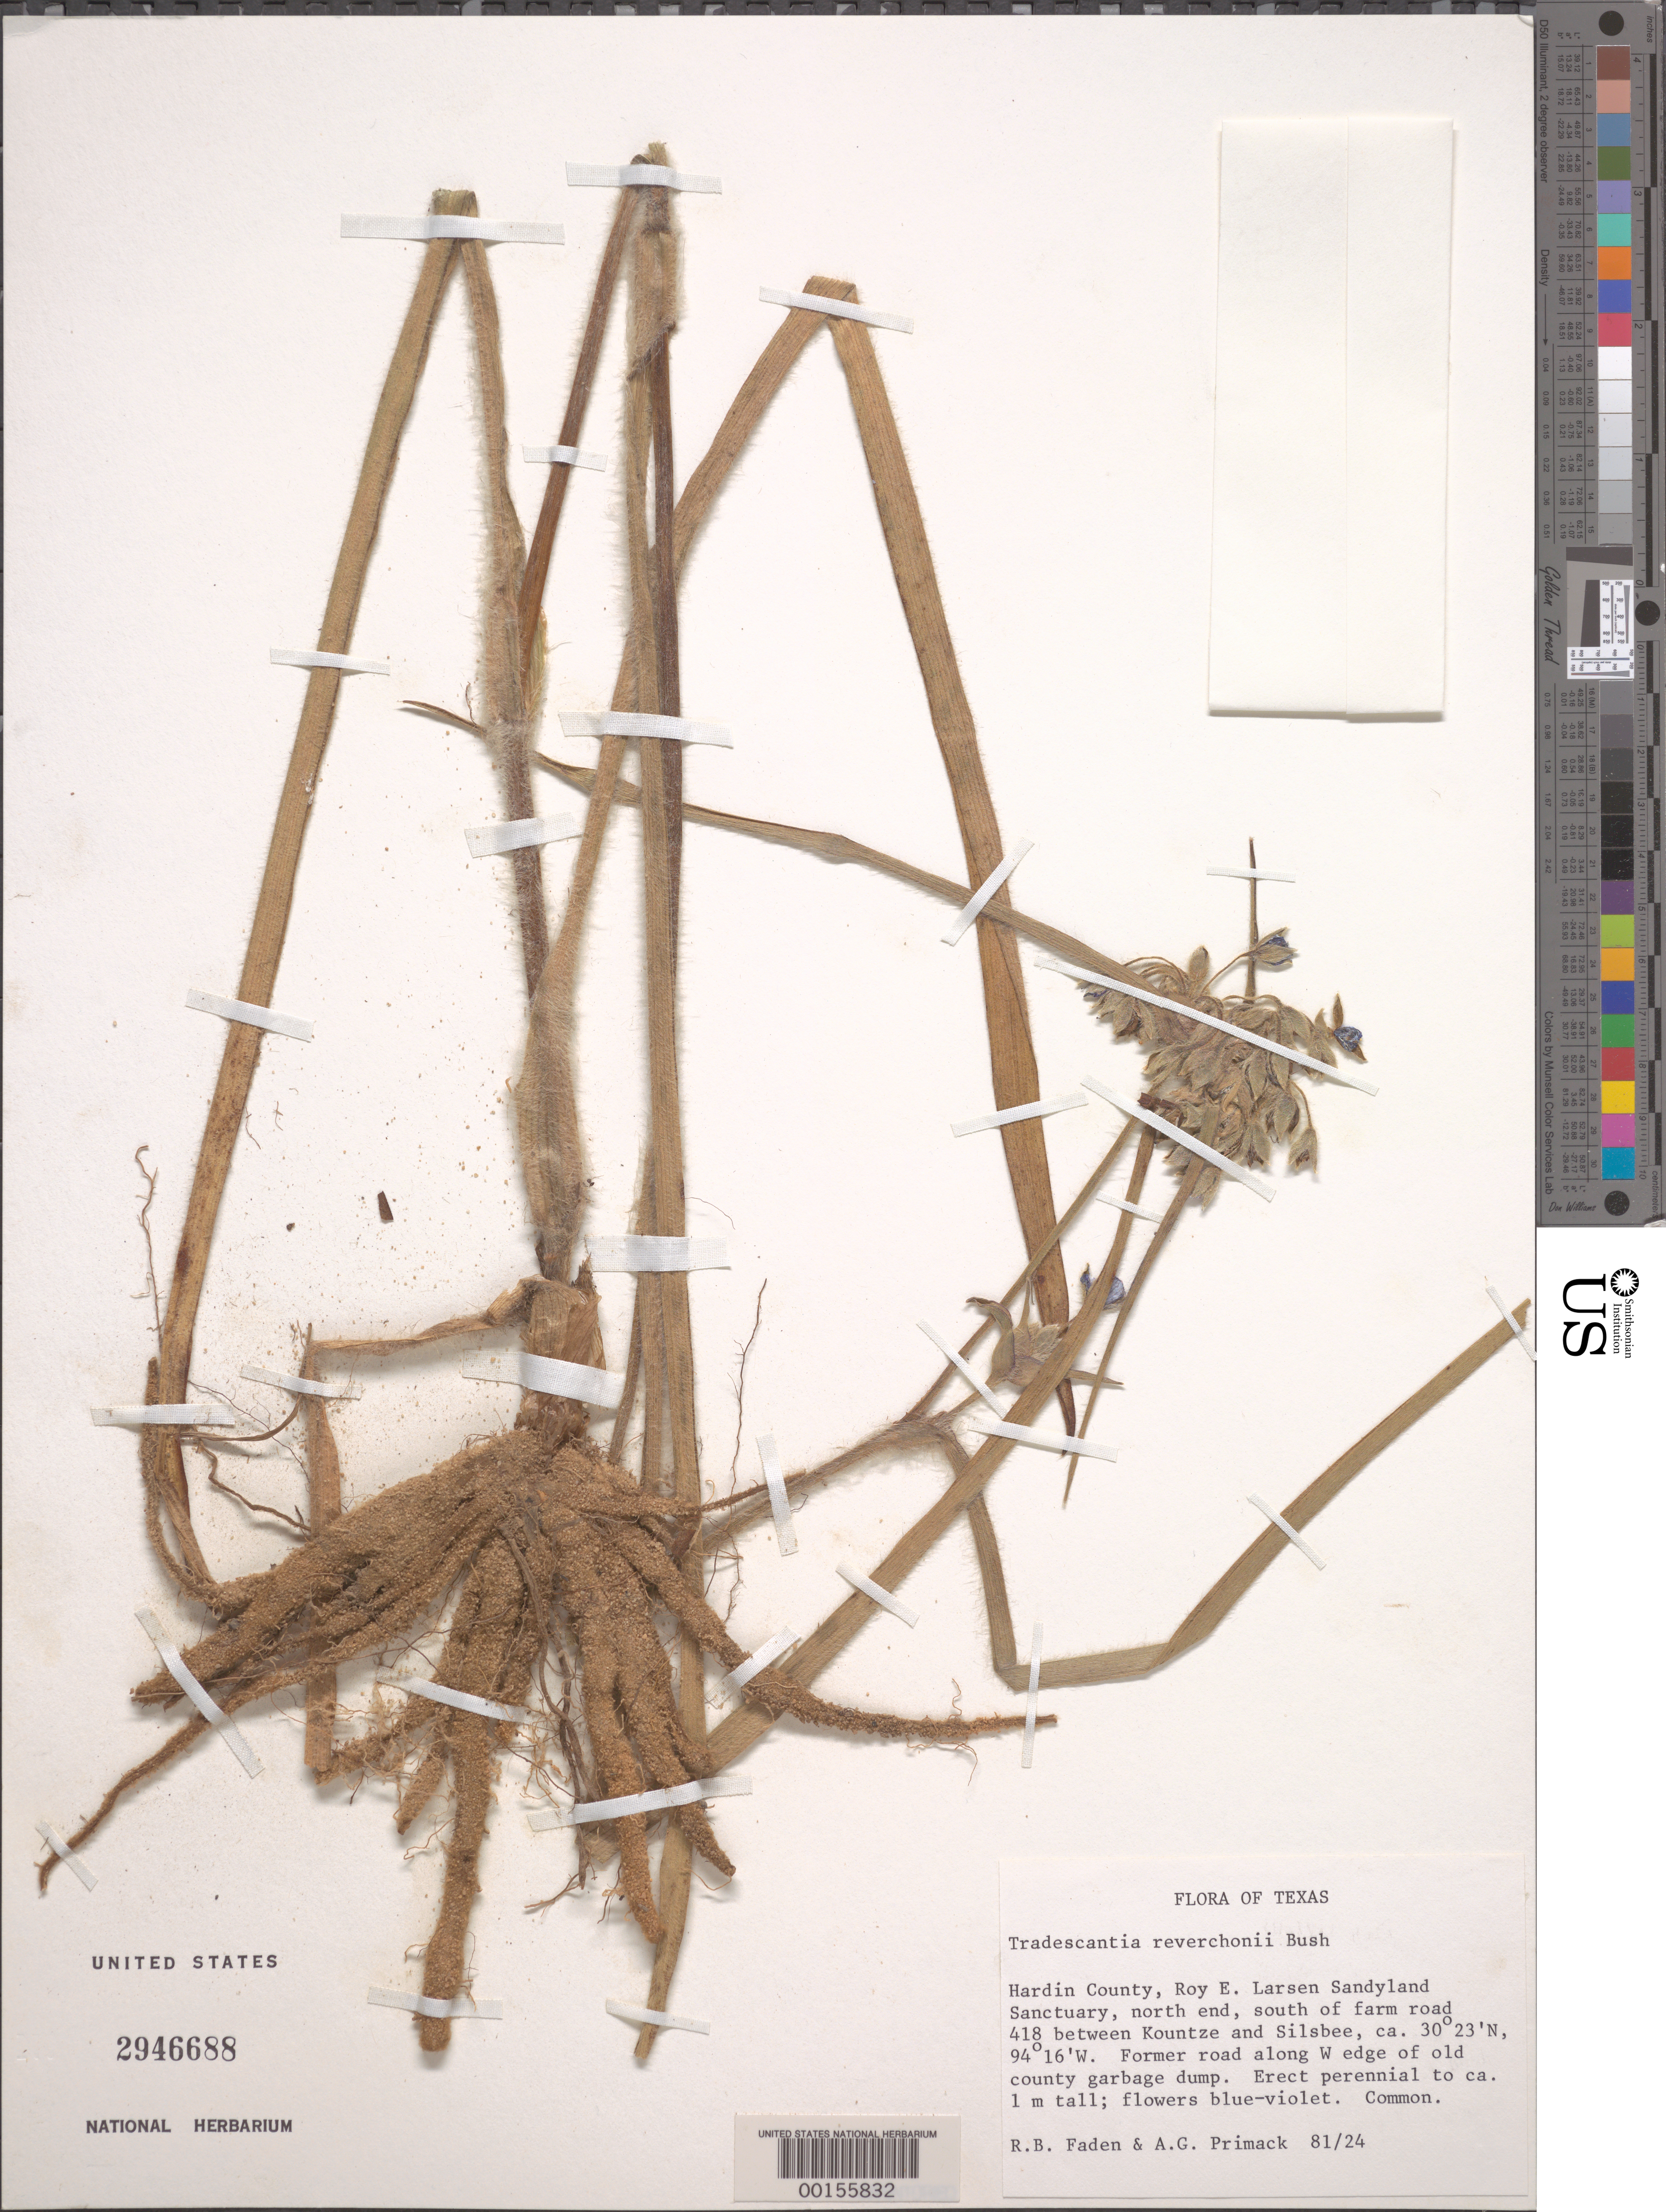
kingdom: Plantae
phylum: Tracheophyta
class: Liliopsida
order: Commelinales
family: Commelinaceae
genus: Tradescantia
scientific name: Tradescantia reverchonii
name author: Bush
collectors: R. B. Faden & A. Primack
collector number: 81/24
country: United States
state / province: Texas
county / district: Hardin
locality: Roy e. larsen sandyland sanctuary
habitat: Old county garbage dump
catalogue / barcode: US 2946688